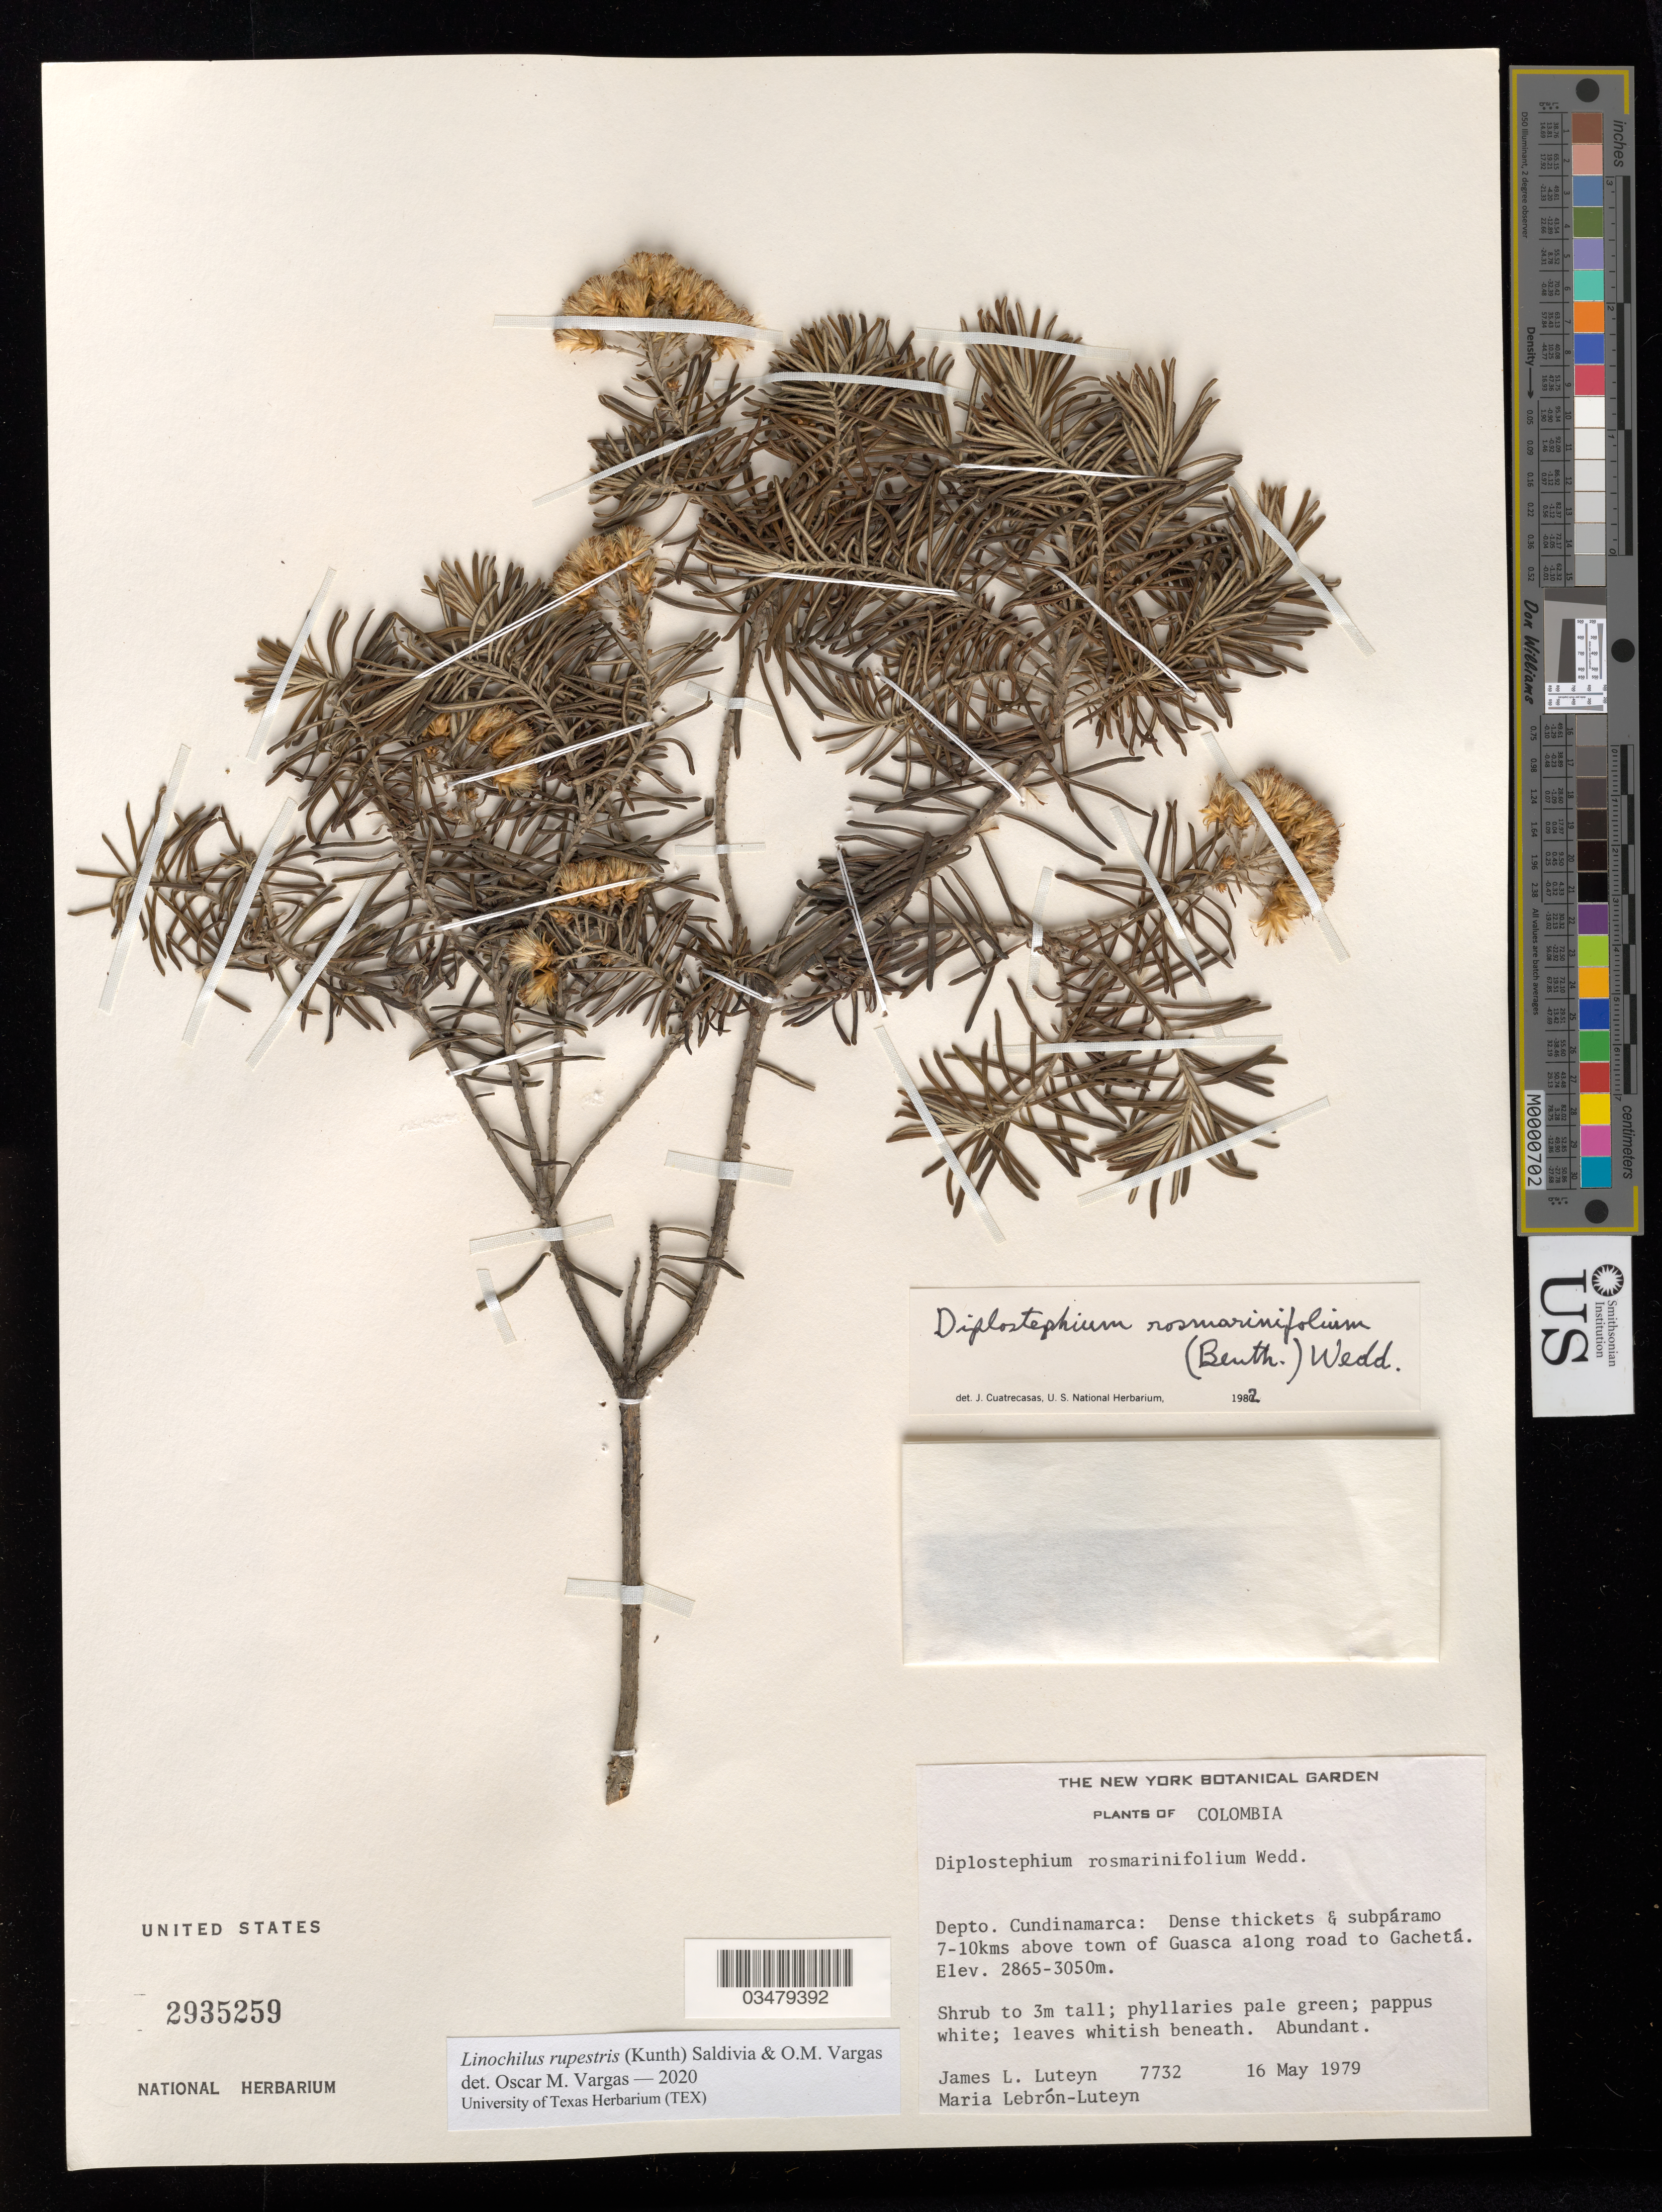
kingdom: Plantae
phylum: Tracheophyta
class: Magnoliopsida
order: Asterales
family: Asteraceae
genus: Linochilus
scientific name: Linochilus rupestris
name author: (Kunth) Saldivia & O.M. Vargas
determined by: Vargas, Oscar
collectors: J. L. Luteyn & M. L. Lebrón-Luteyn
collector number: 7732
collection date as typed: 16 May 1979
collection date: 1979-05-16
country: Colombia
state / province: Cundinamarca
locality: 7-10 kms above town of Guasca along road to Gacheta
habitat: dense thickets and subparamo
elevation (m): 2865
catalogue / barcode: US 2935259